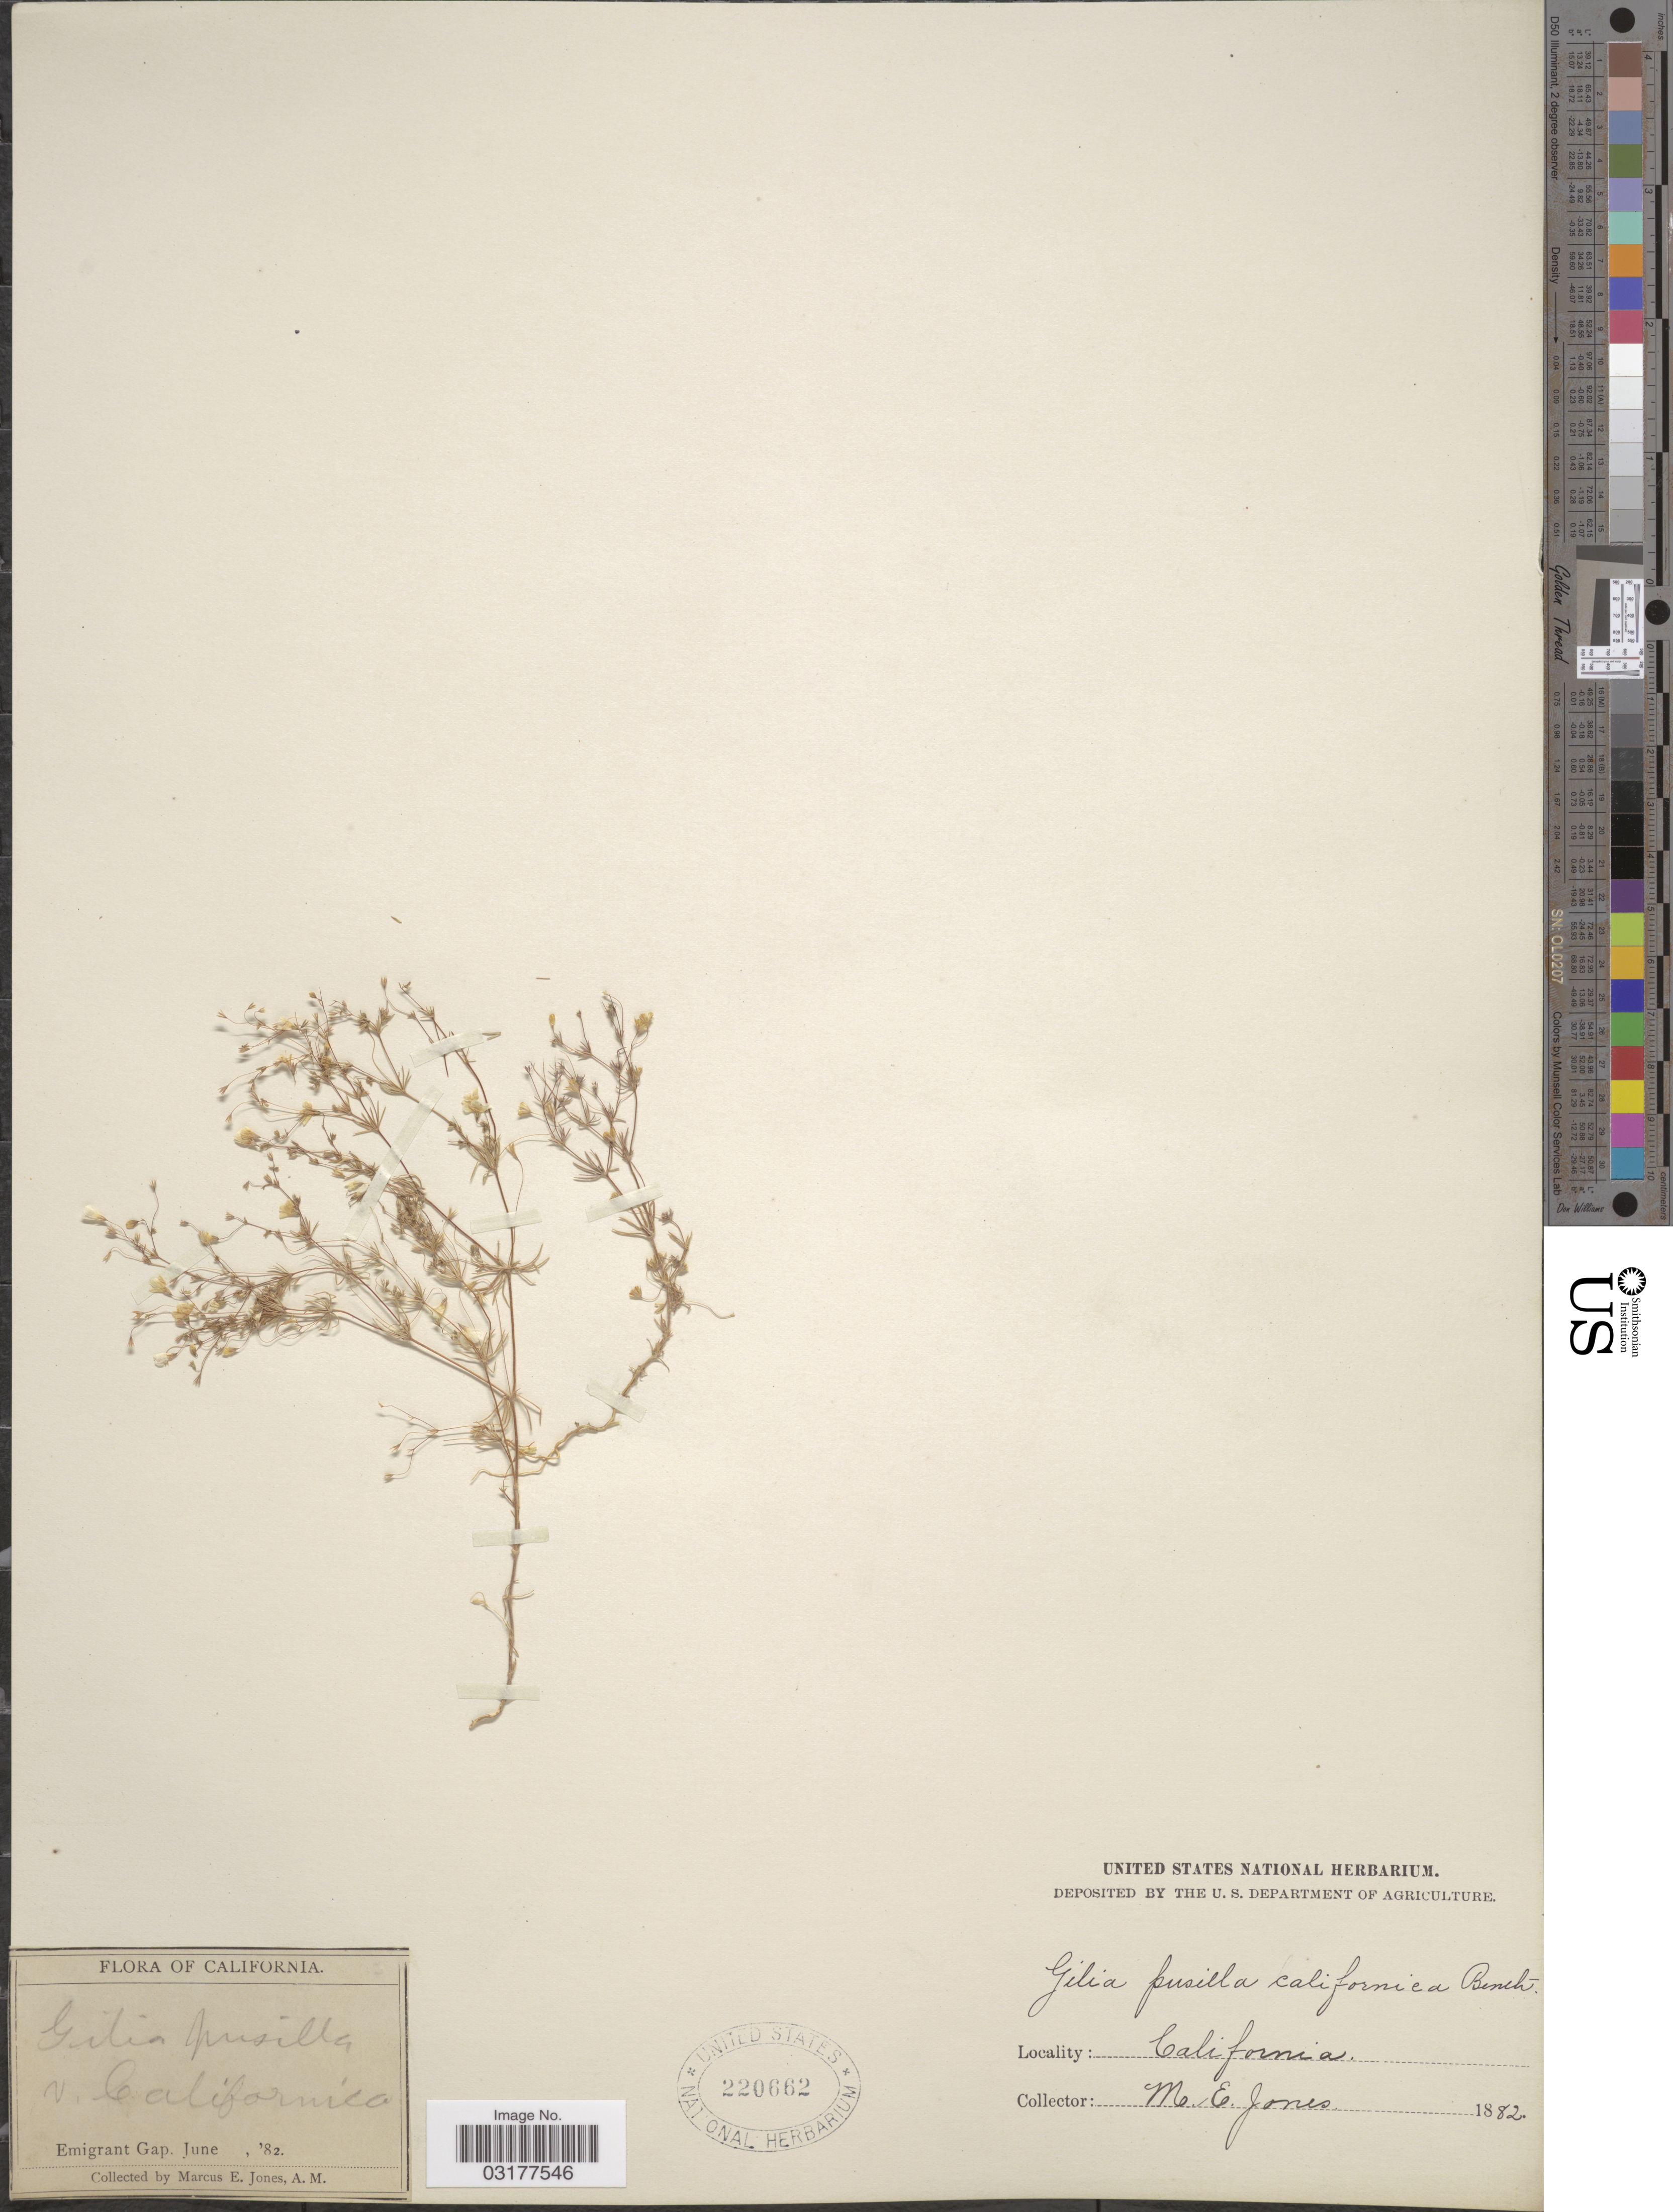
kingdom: Plantae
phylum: Tracheophyta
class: Magnoliopsida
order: Ericales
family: Polemoniaceae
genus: Leptosiphon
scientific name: Leptosiphon filipes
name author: (Benth.) J.M. Porter & L.A. Johnson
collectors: M. E. Jones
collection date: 1882-06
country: United States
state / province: California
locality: Emigrant Gap.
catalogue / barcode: US 220662